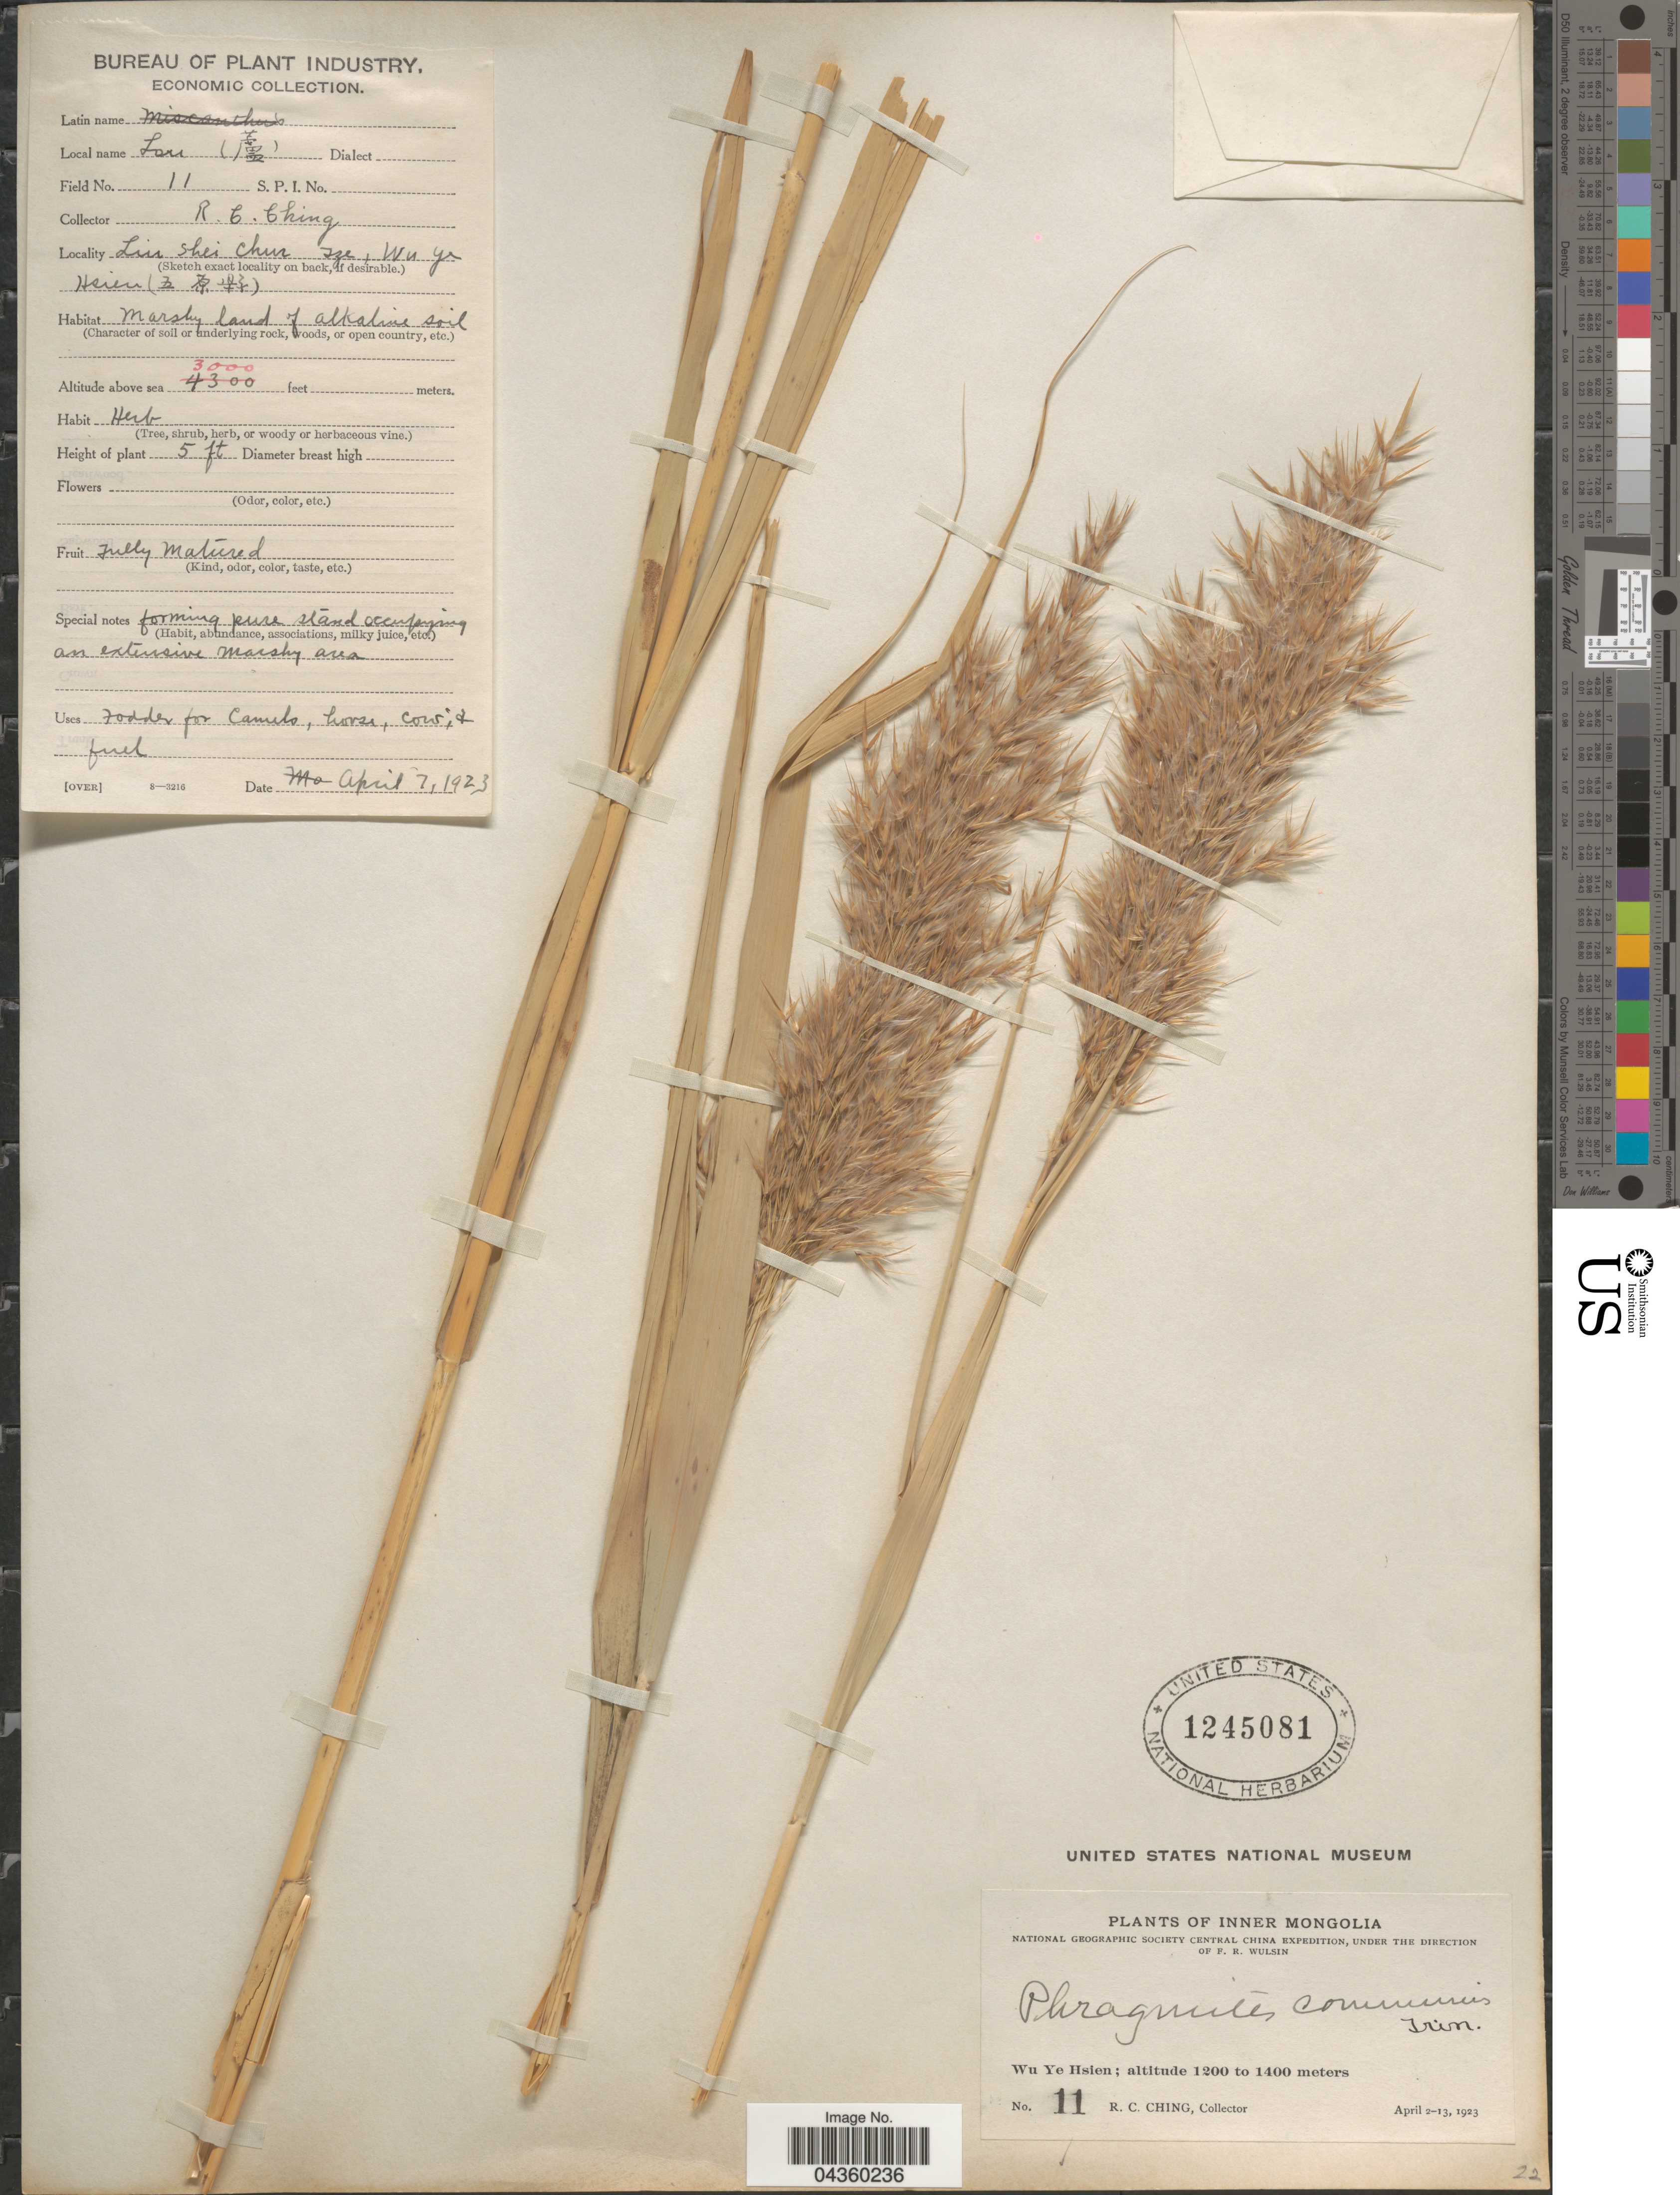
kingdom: Plantae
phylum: Tracheophyta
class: Liliopsida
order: Poales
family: Poaceae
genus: Phragmites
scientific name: Phragmites australis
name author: (Cav.) Trin. ex Steud.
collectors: R. C. Ching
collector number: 11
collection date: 1923-04-07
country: China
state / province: Nei Monggol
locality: Lin Shei Chur Tze. Inner Mongolia. National Geographic Society Central China Expedition. Wu Ye Hsien.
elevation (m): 914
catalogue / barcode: US 1245081